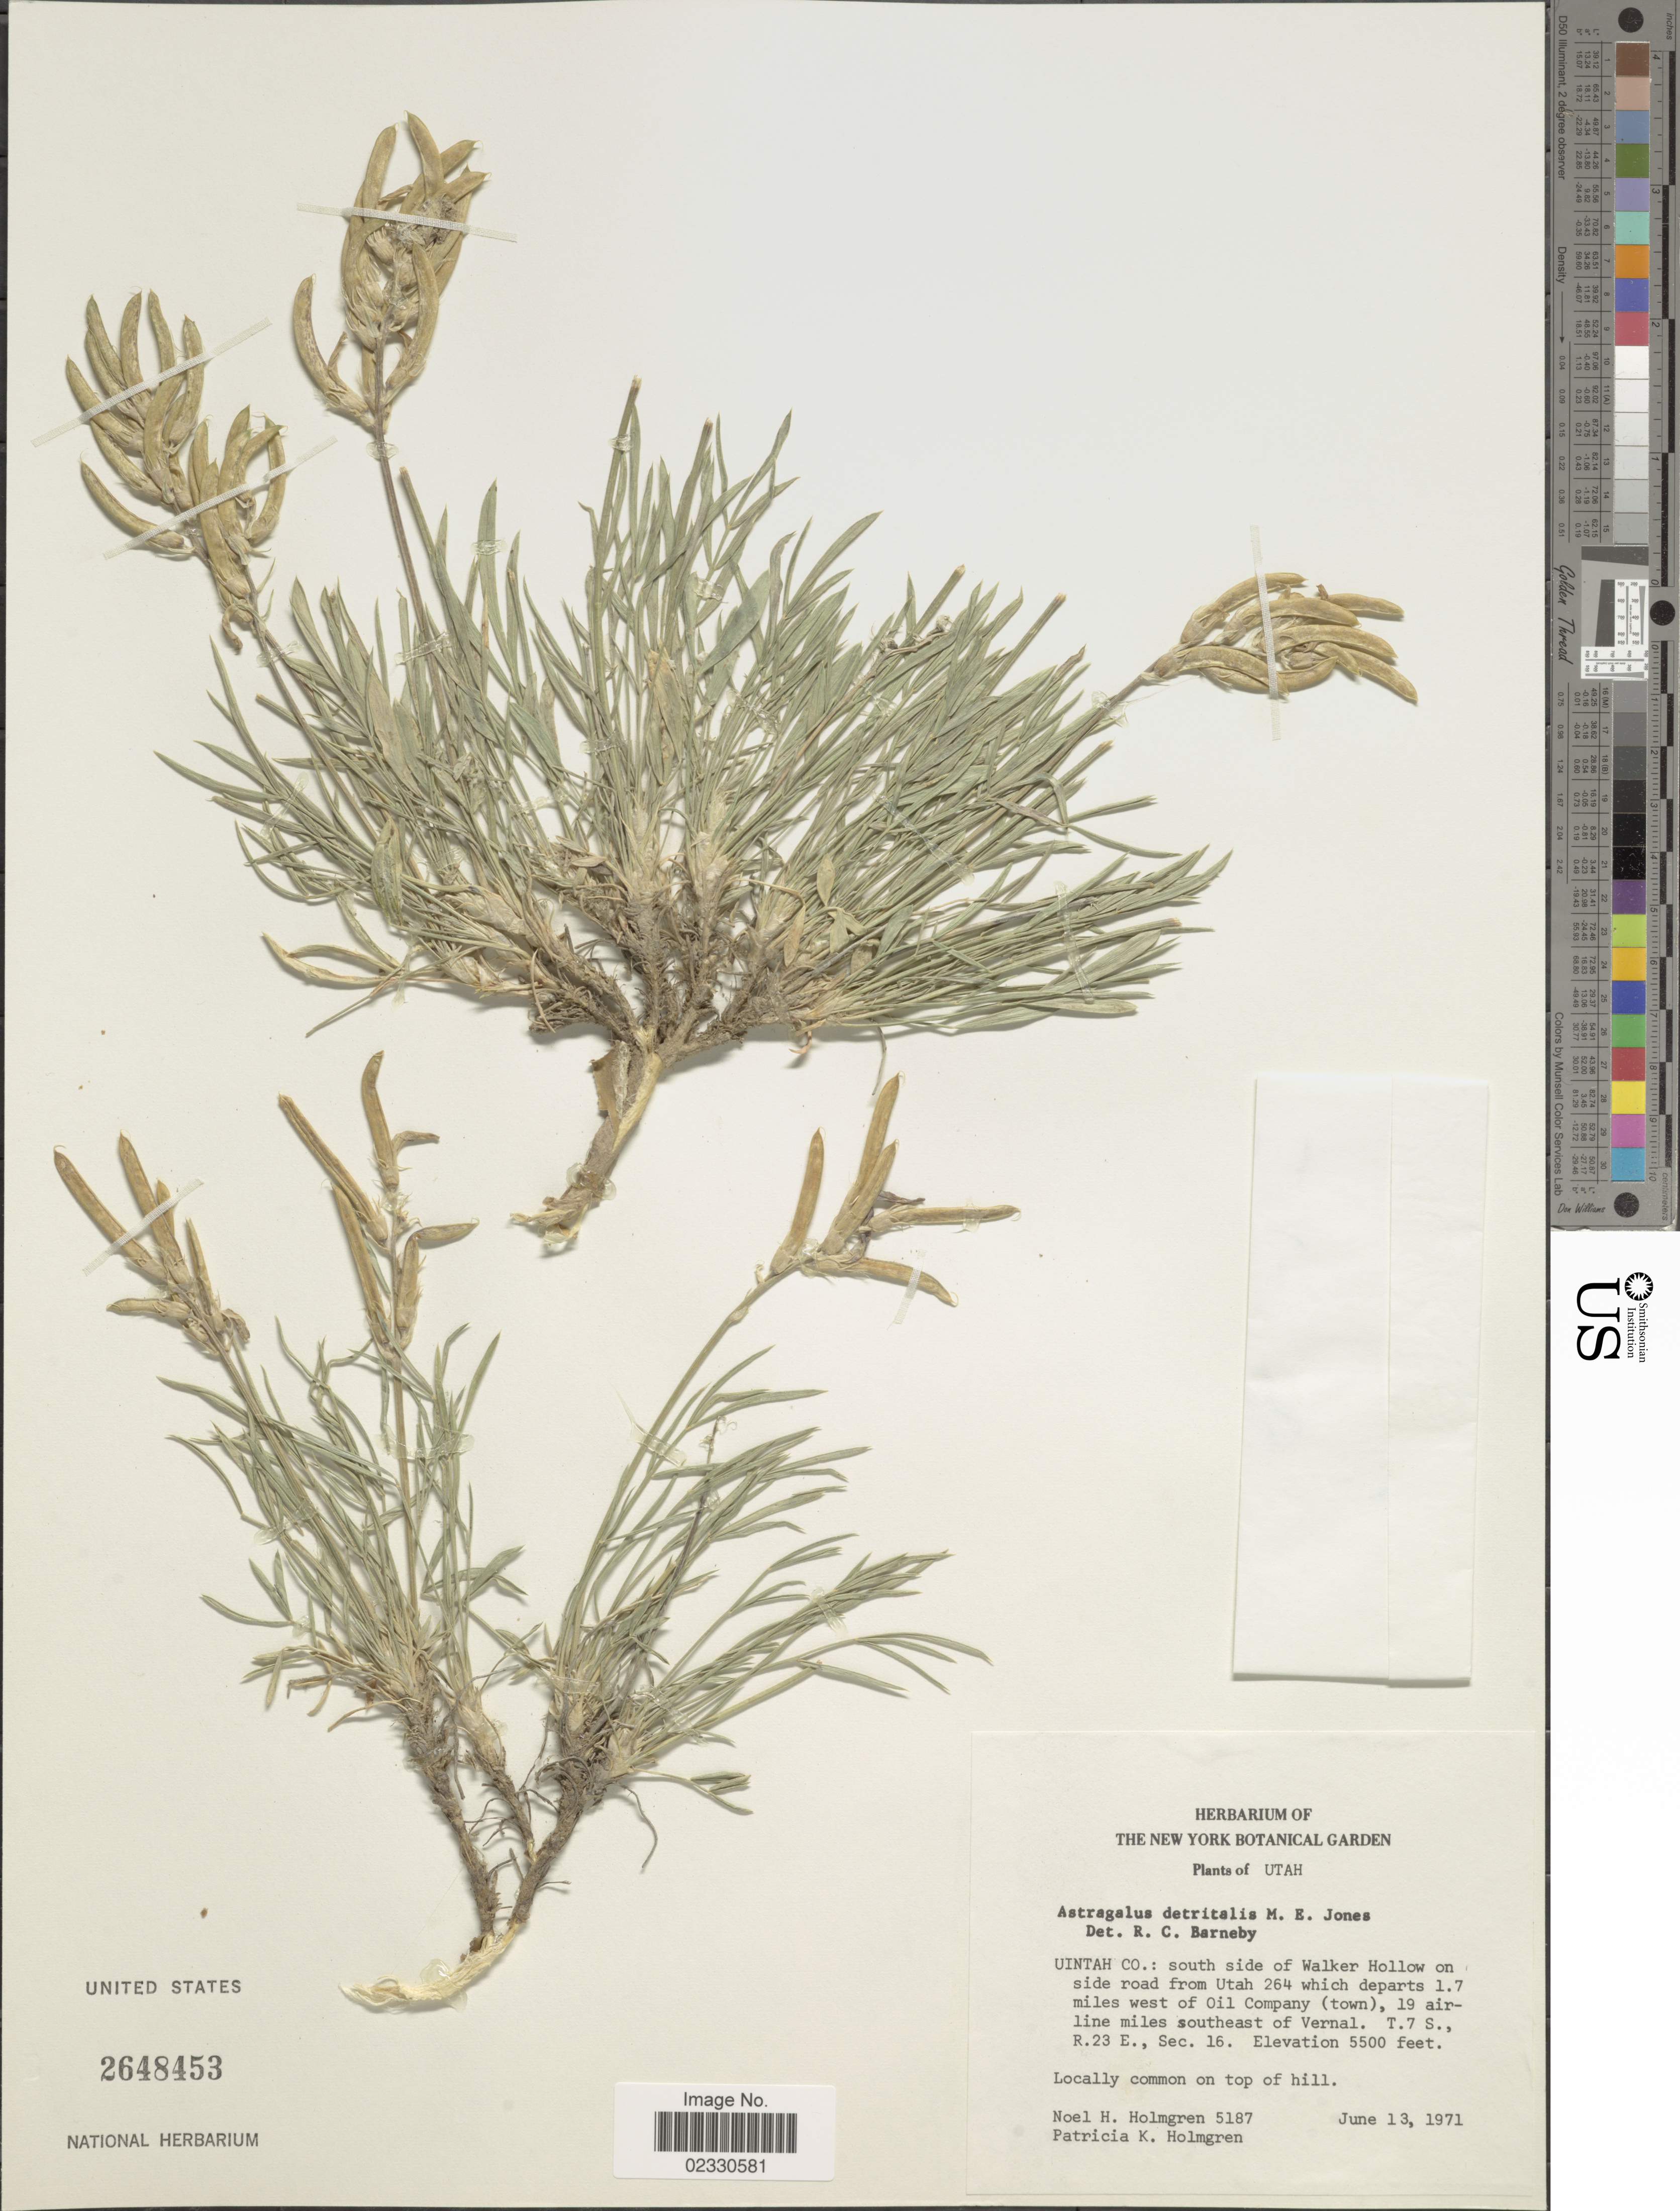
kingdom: Plantae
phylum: Tracheophyta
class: Magnoliopsida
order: Fabales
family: Fabaceae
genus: Astragalus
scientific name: Astragalus detritalis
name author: M.E. Jones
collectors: N. H. Holmgren & P. K. Holmgren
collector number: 5187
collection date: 1971-06-13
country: United States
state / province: Utah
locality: Uintah Co.: south side of Walker Hallow on side road from Utah 264 which departa 1.7 miles west of Oil Company (town), 19 airline miles southeast of Vernal, T.7S., R.23E., Sec. 16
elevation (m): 1676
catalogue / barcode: US 2648453